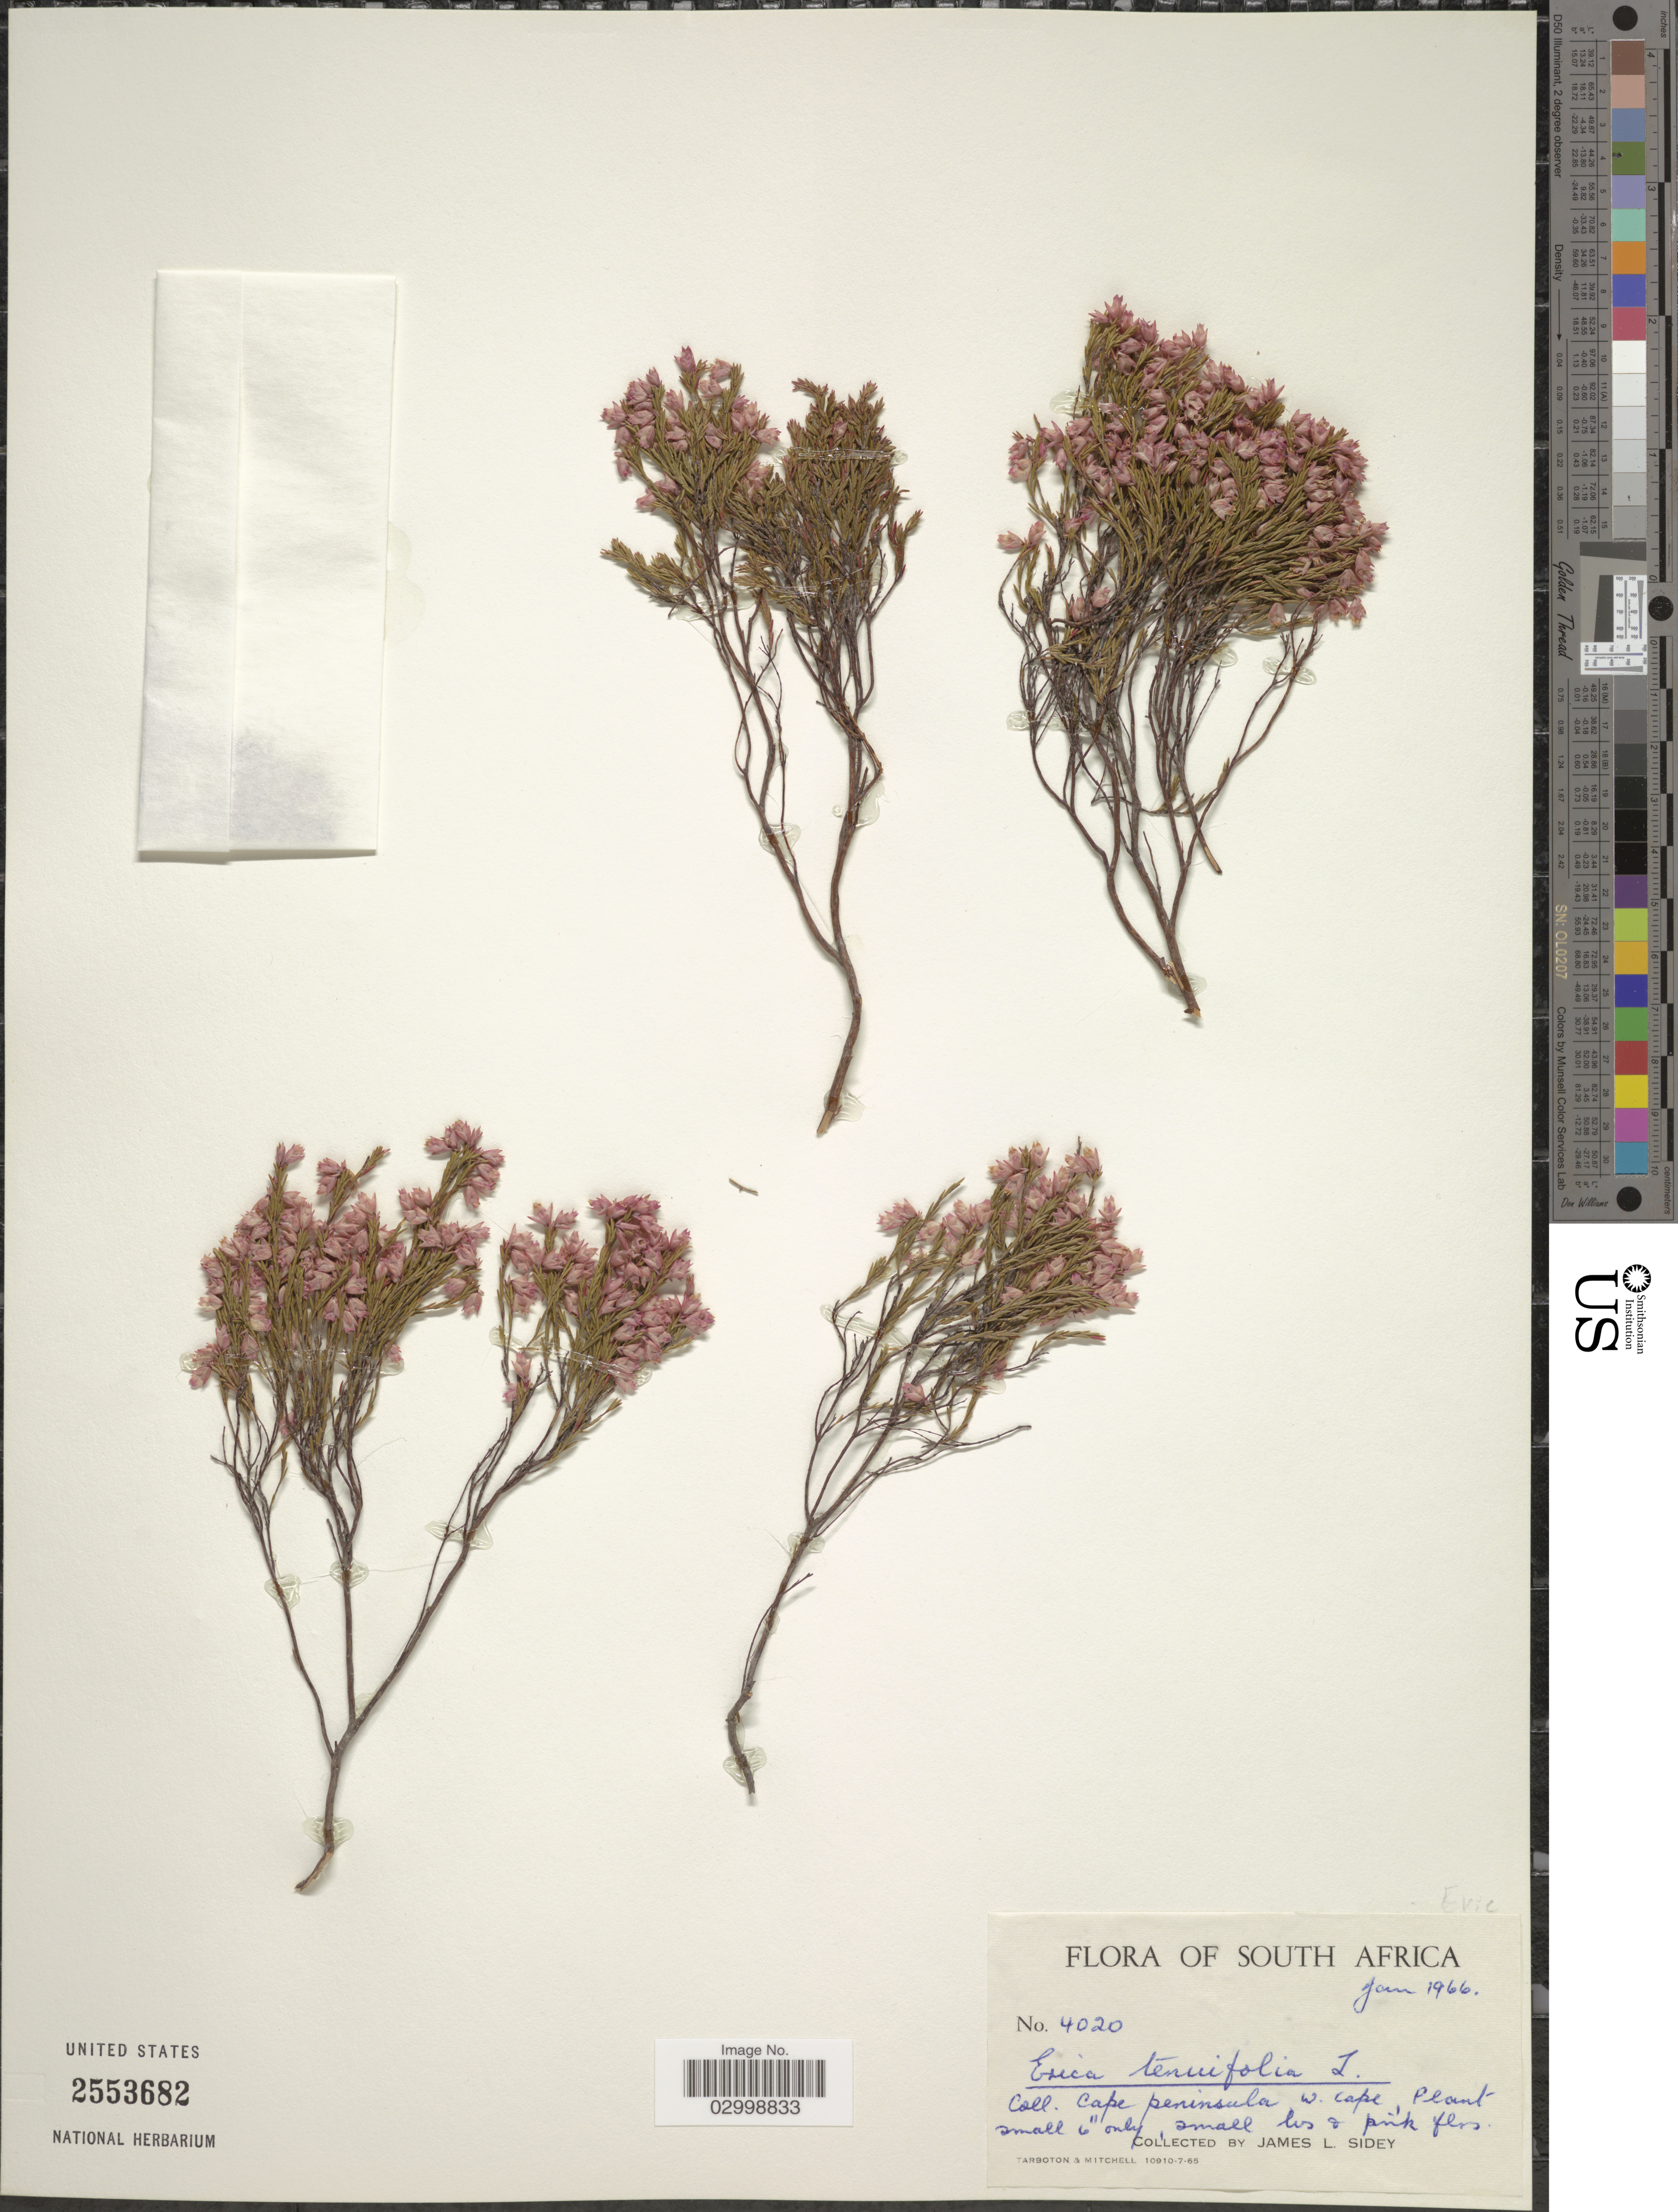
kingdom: Plantae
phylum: Tracheophyta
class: Magnoliopsida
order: Ericales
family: Ericaceae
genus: Erica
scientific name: Erica tenuifolia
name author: L.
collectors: J. L. Sidey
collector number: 4020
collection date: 1966-01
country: South Africa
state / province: Western Cape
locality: Cape Peninsula W. Cape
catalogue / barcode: US 2553682